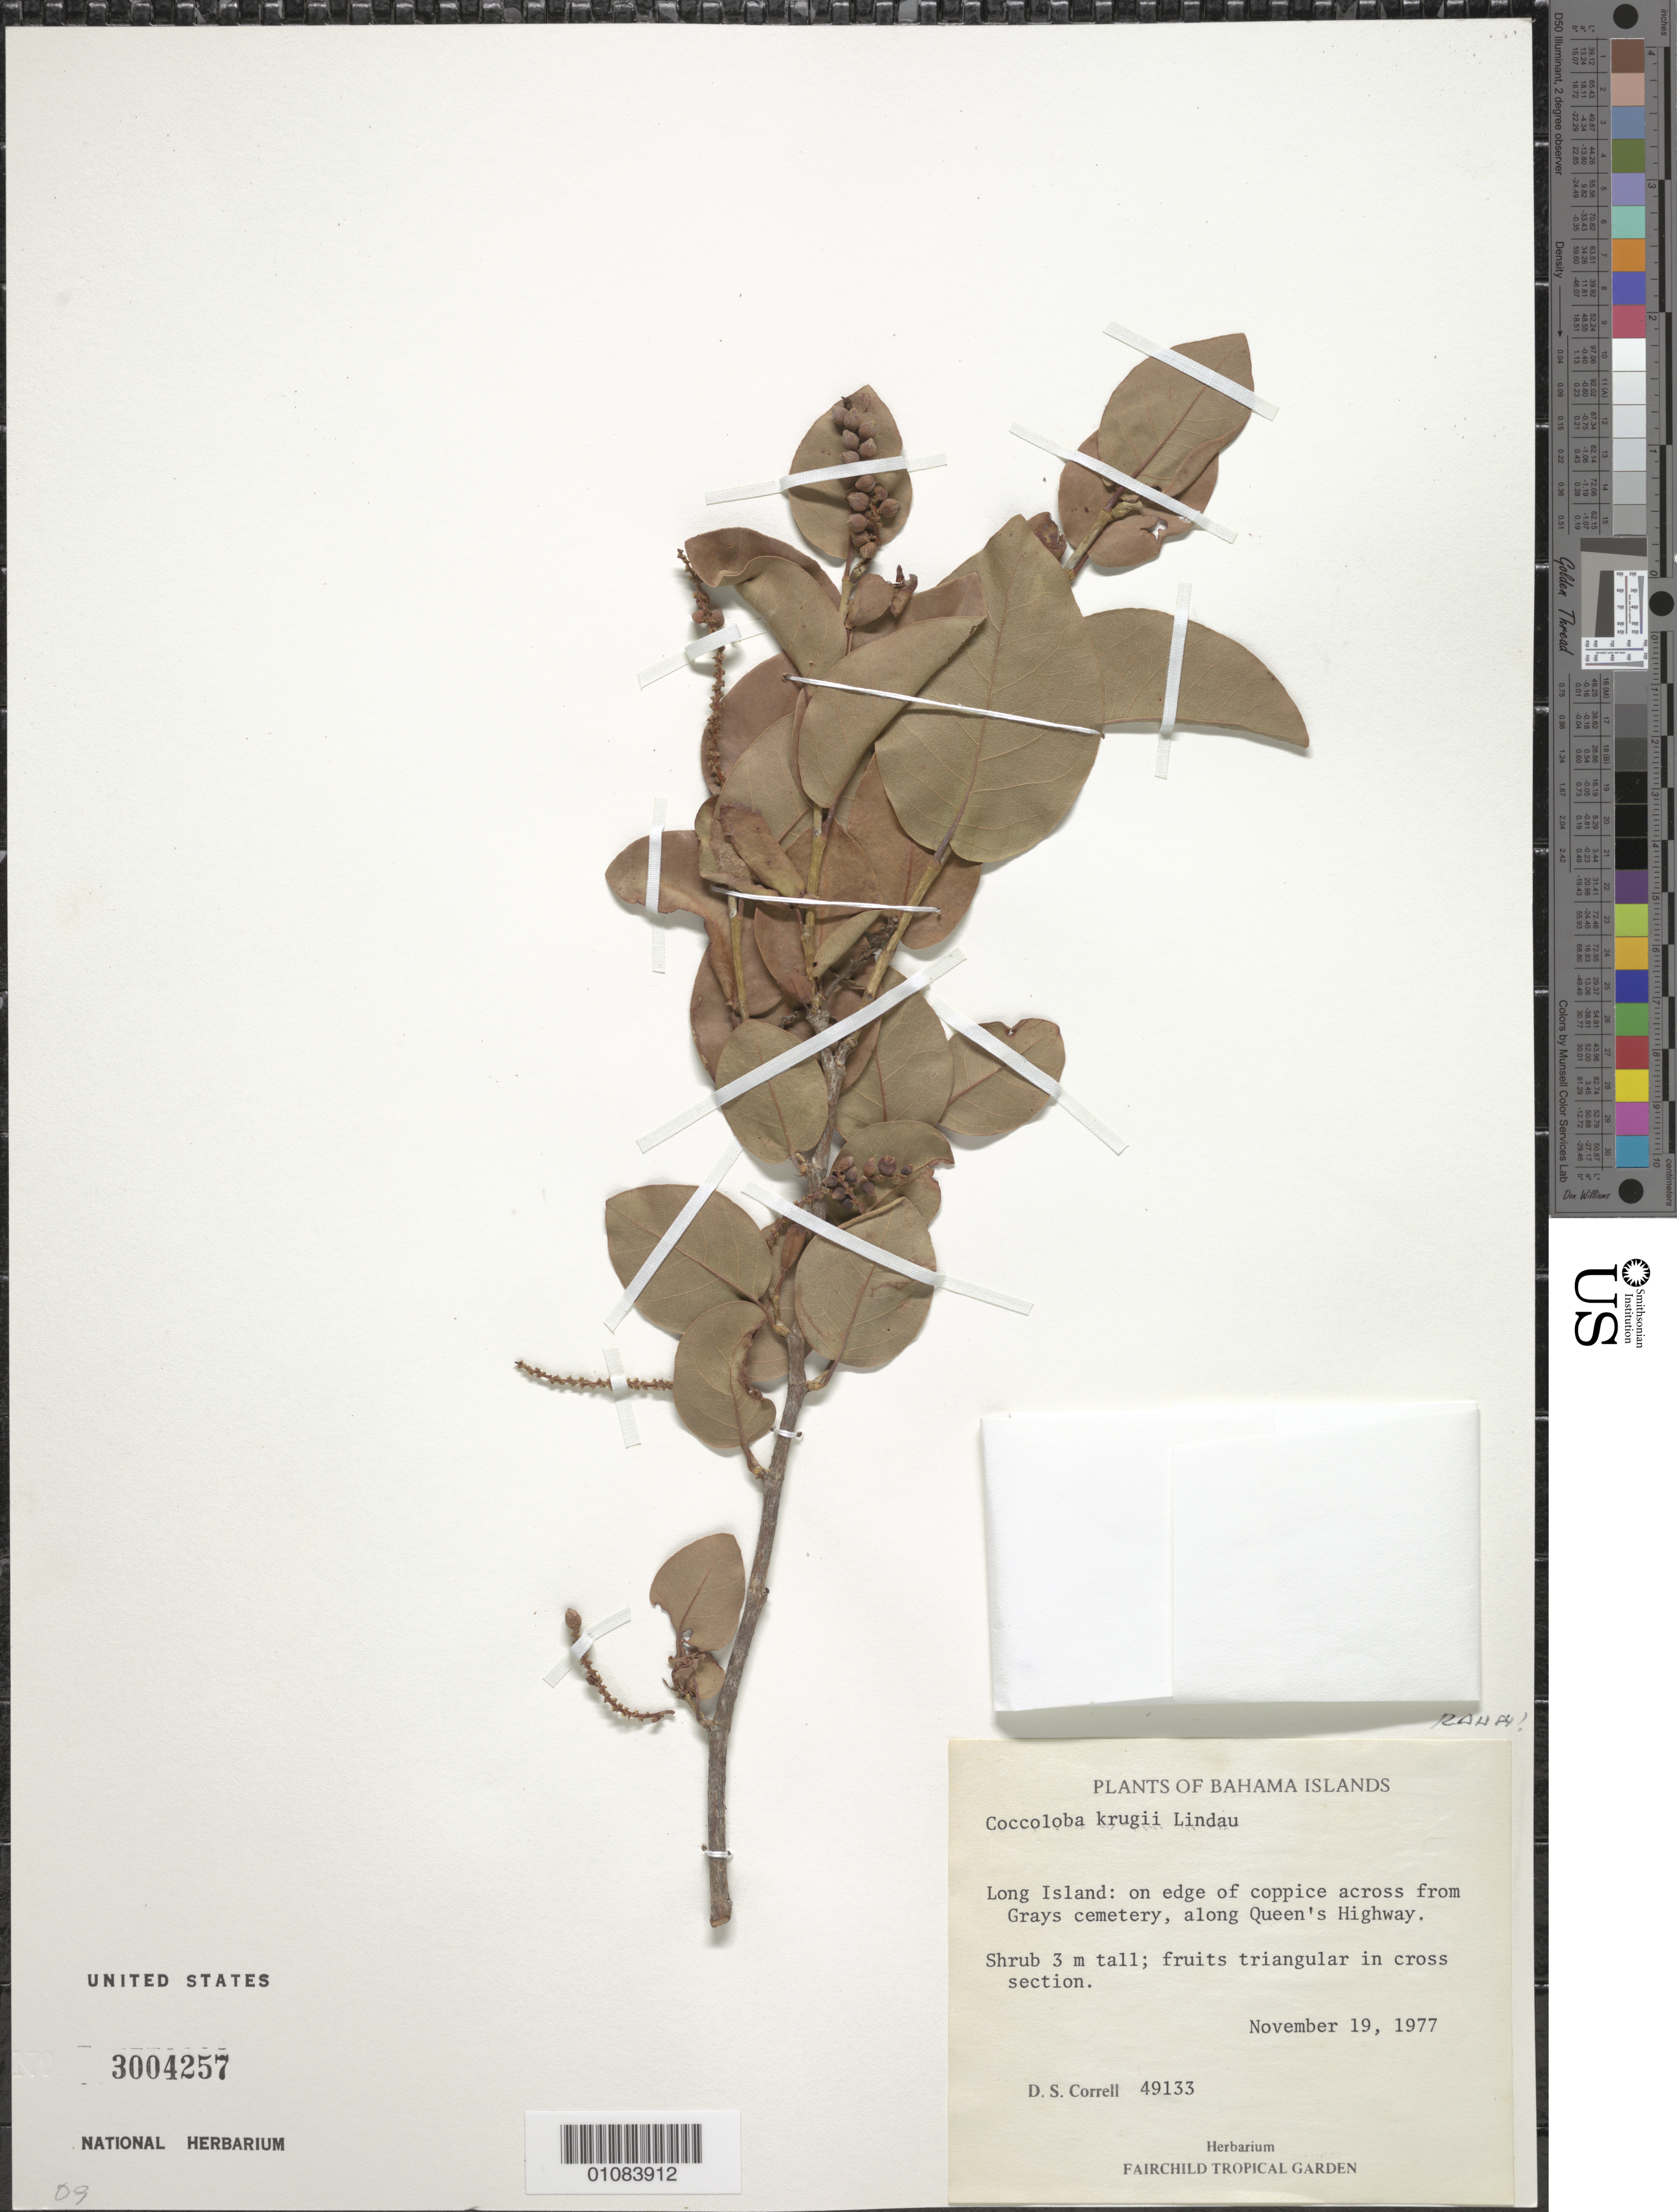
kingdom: Plantae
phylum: Tracheophyta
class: Magnoliopsida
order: Caryophyllales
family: Polygonaceae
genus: Coccoloba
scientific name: Coccoloba krugii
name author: Lindau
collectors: D. S. Correll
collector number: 49133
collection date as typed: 19 Nov 1977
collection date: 1977-11-19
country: Bahamas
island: Long I.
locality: Long Island: across from Gray's cemetery, along Queen's Highway.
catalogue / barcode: US 3004257